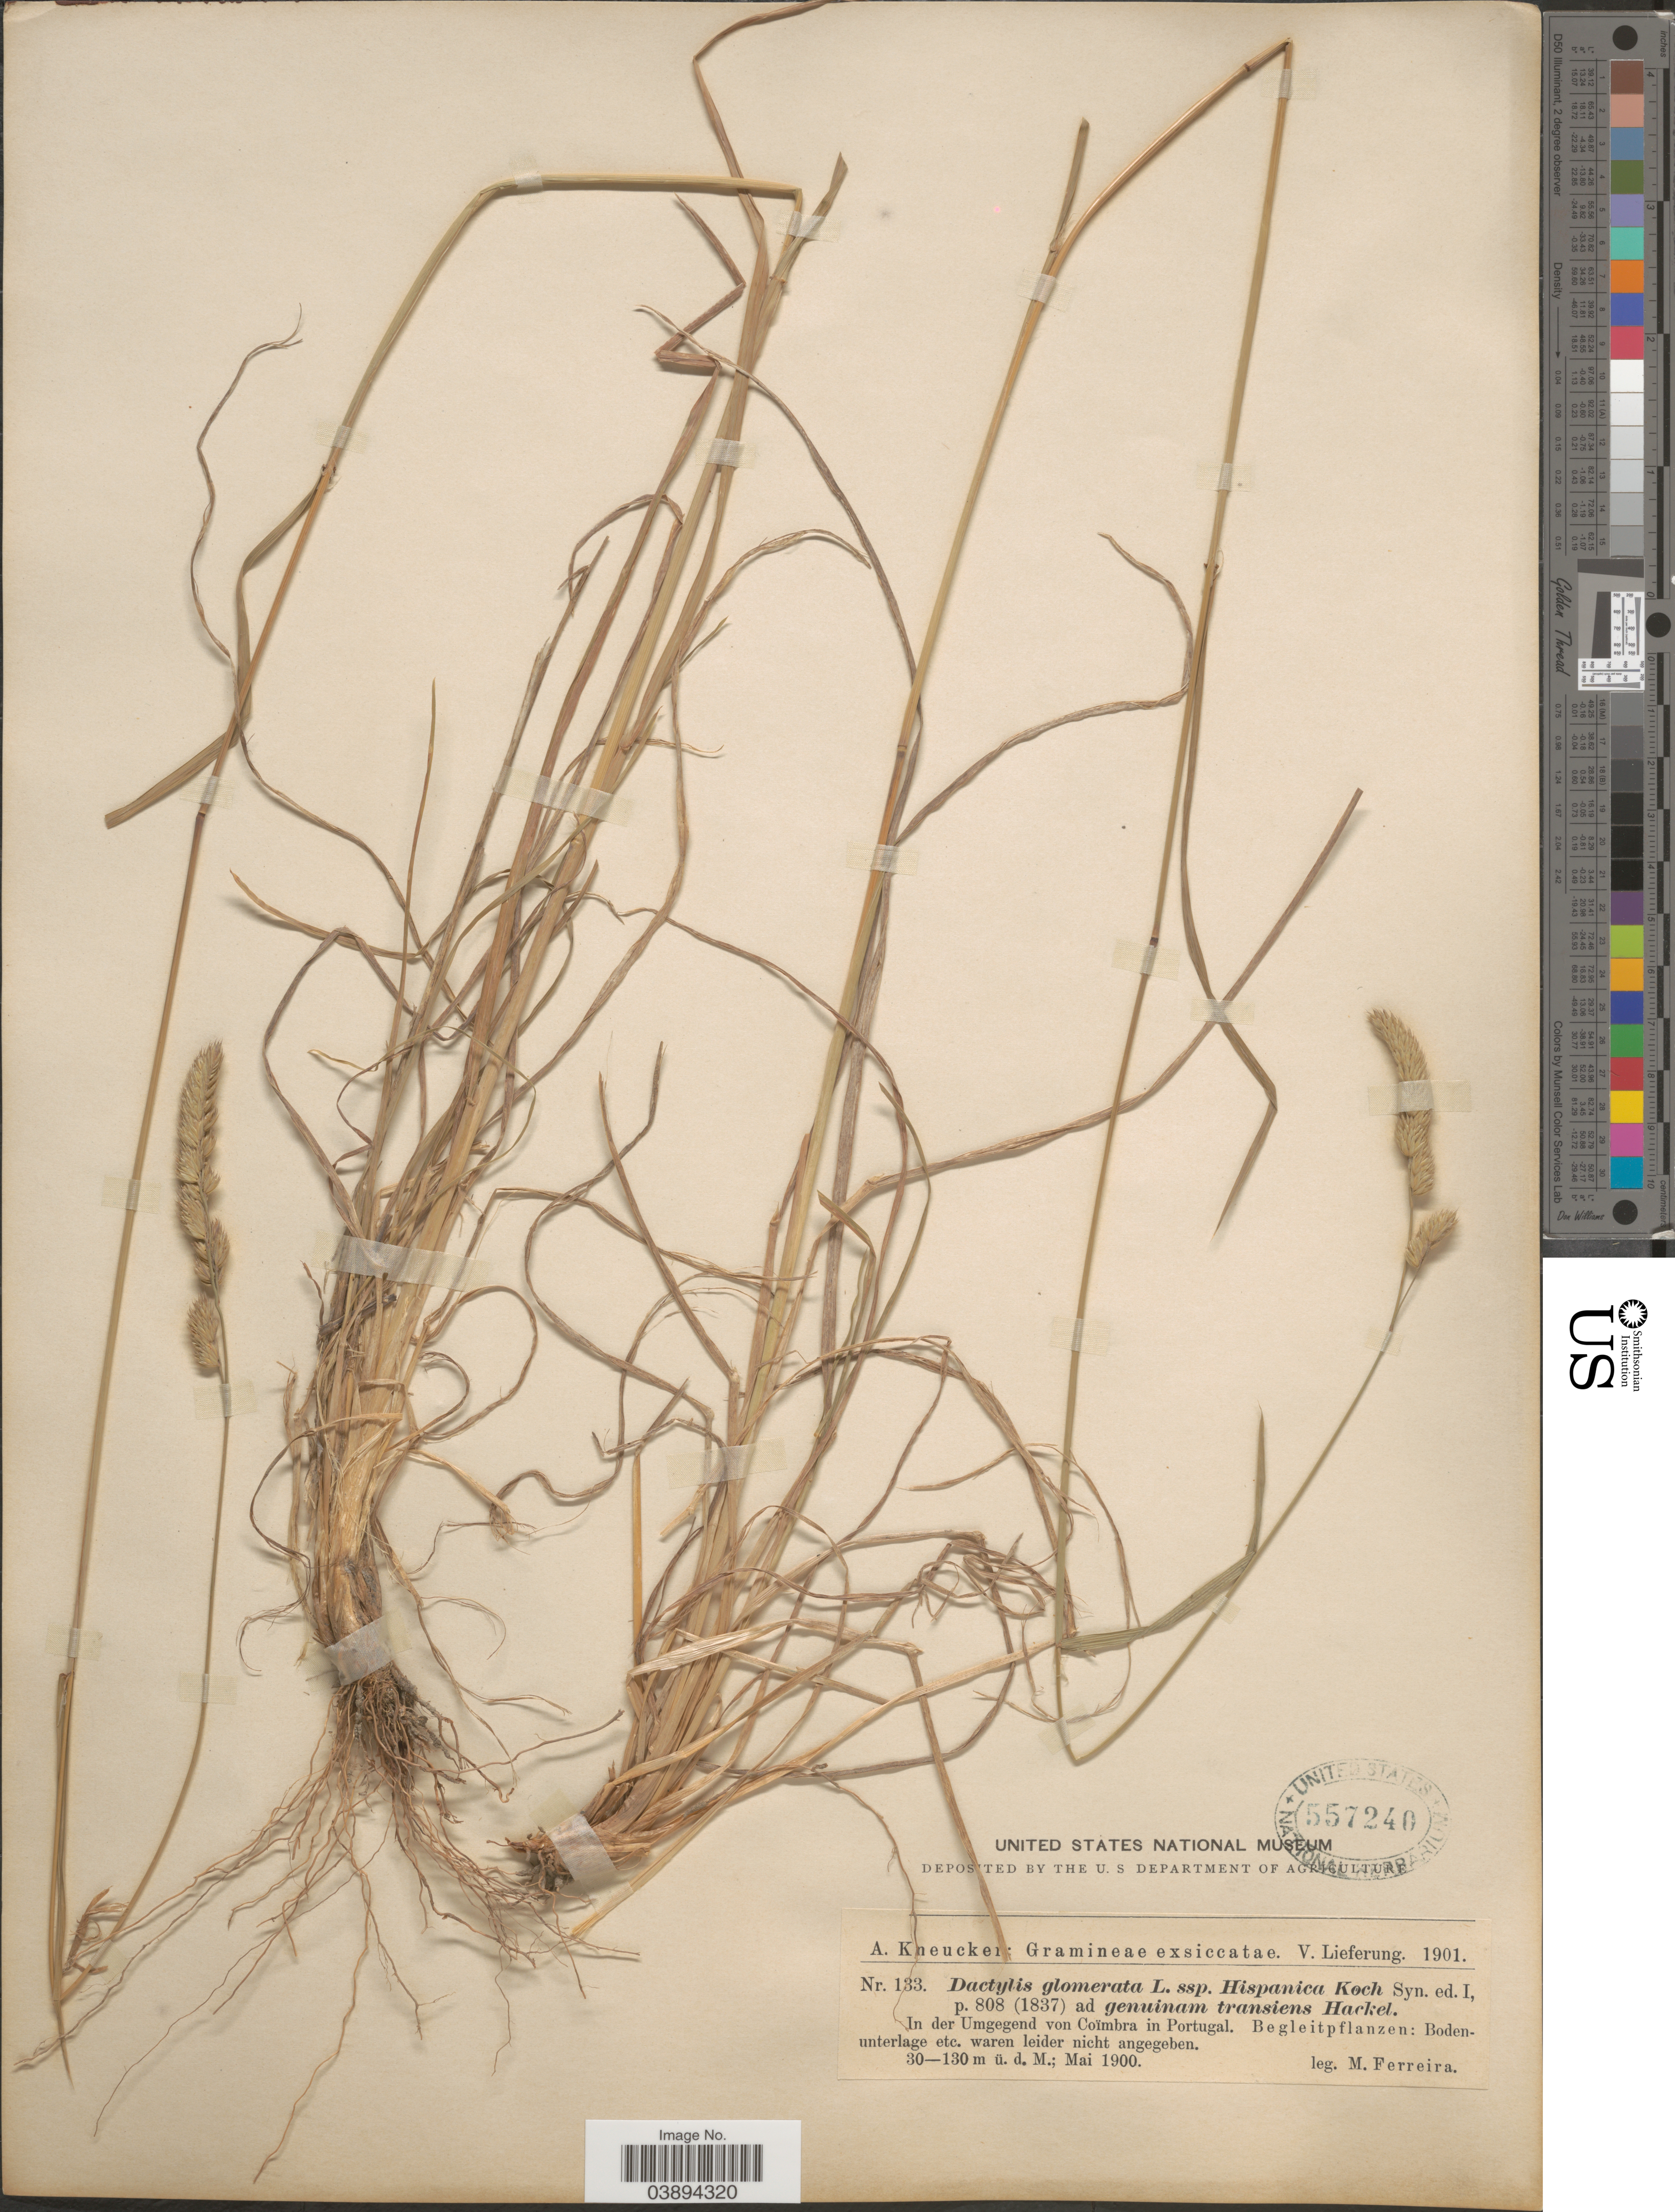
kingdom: Plantae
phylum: Tracheophyta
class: Liliopsida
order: Poales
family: Poaceae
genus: Dactylis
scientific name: Dactylis glomerata subsp. hispanica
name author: (Roth) Nyman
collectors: M. Ferreira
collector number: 133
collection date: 1900-05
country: Portugal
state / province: Coimbra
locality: In der Umgegend von Coïmbra in Portugal.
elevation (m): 30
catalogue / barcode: US 557240